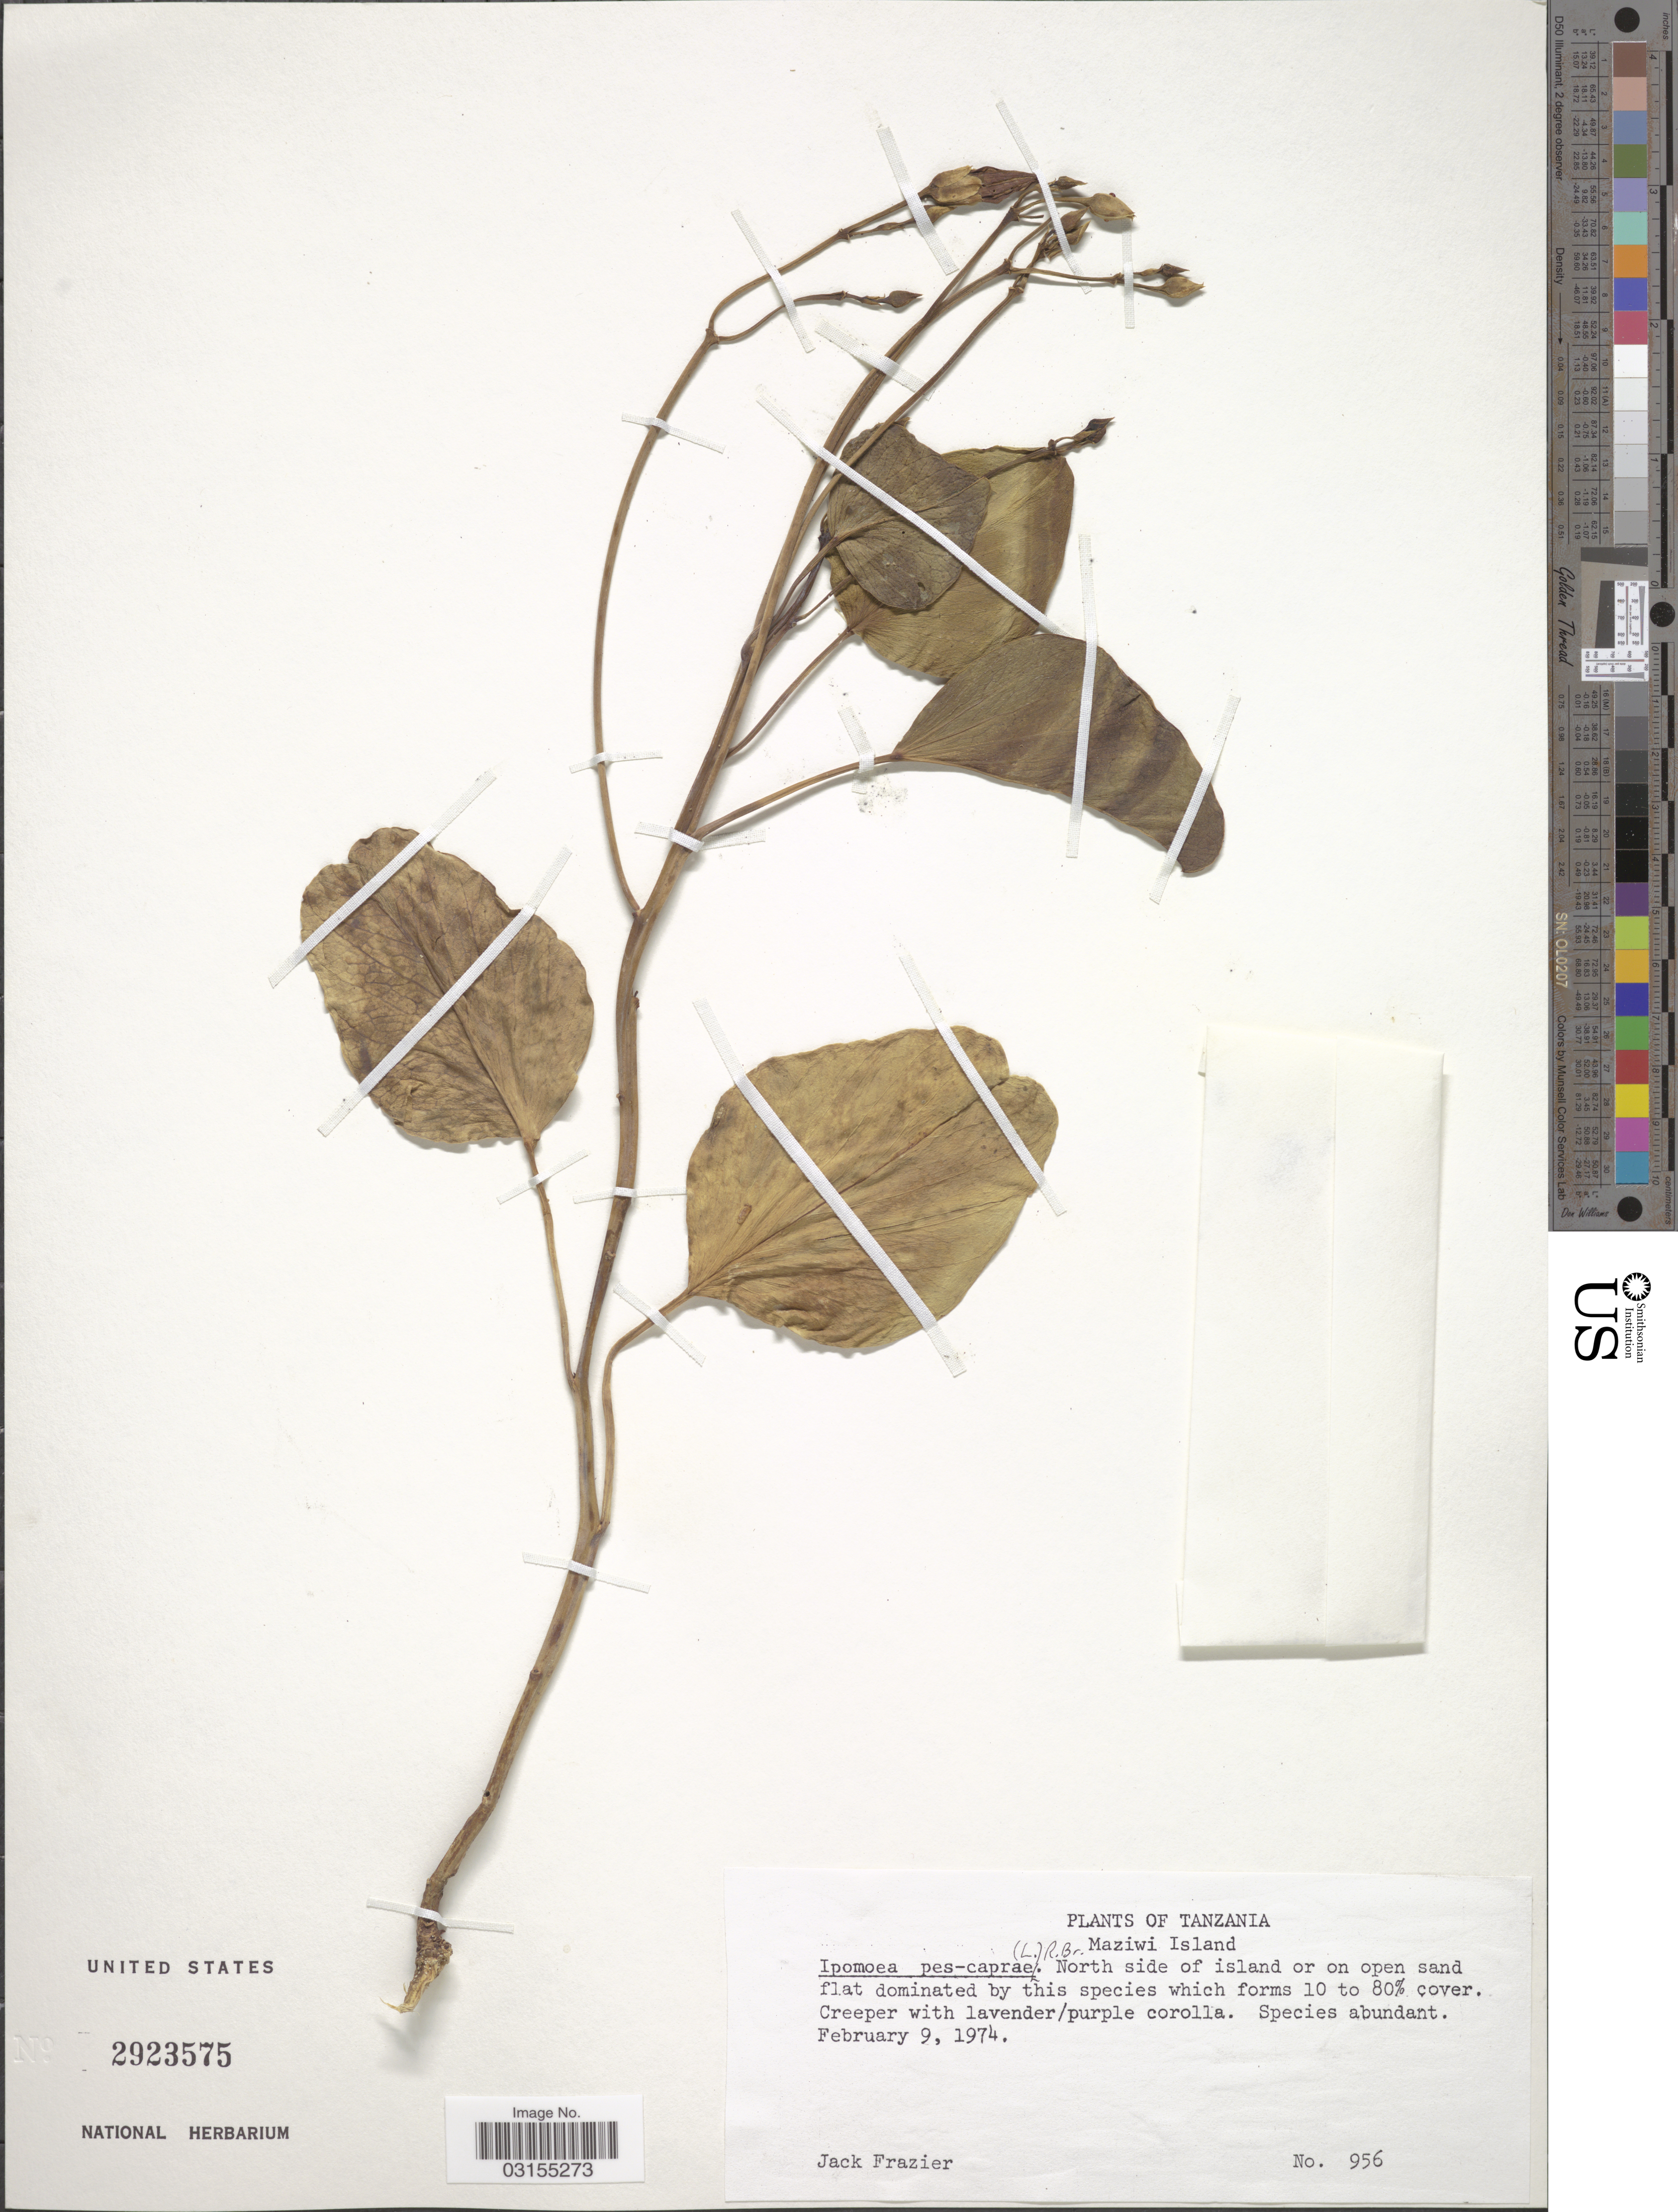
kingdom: Plantae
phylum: Tracheophyta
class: Magnoliopsida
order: Solanales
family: Convolvulaceae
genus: Ipomoea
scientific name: Ipomoea pes-caprae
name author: (L.) R. Br.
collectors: J. Frazier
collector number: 956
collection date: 1974-02-09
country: Tanzania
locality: Maziwi Island. North side of island or on open sand.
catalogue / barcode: US 2923575